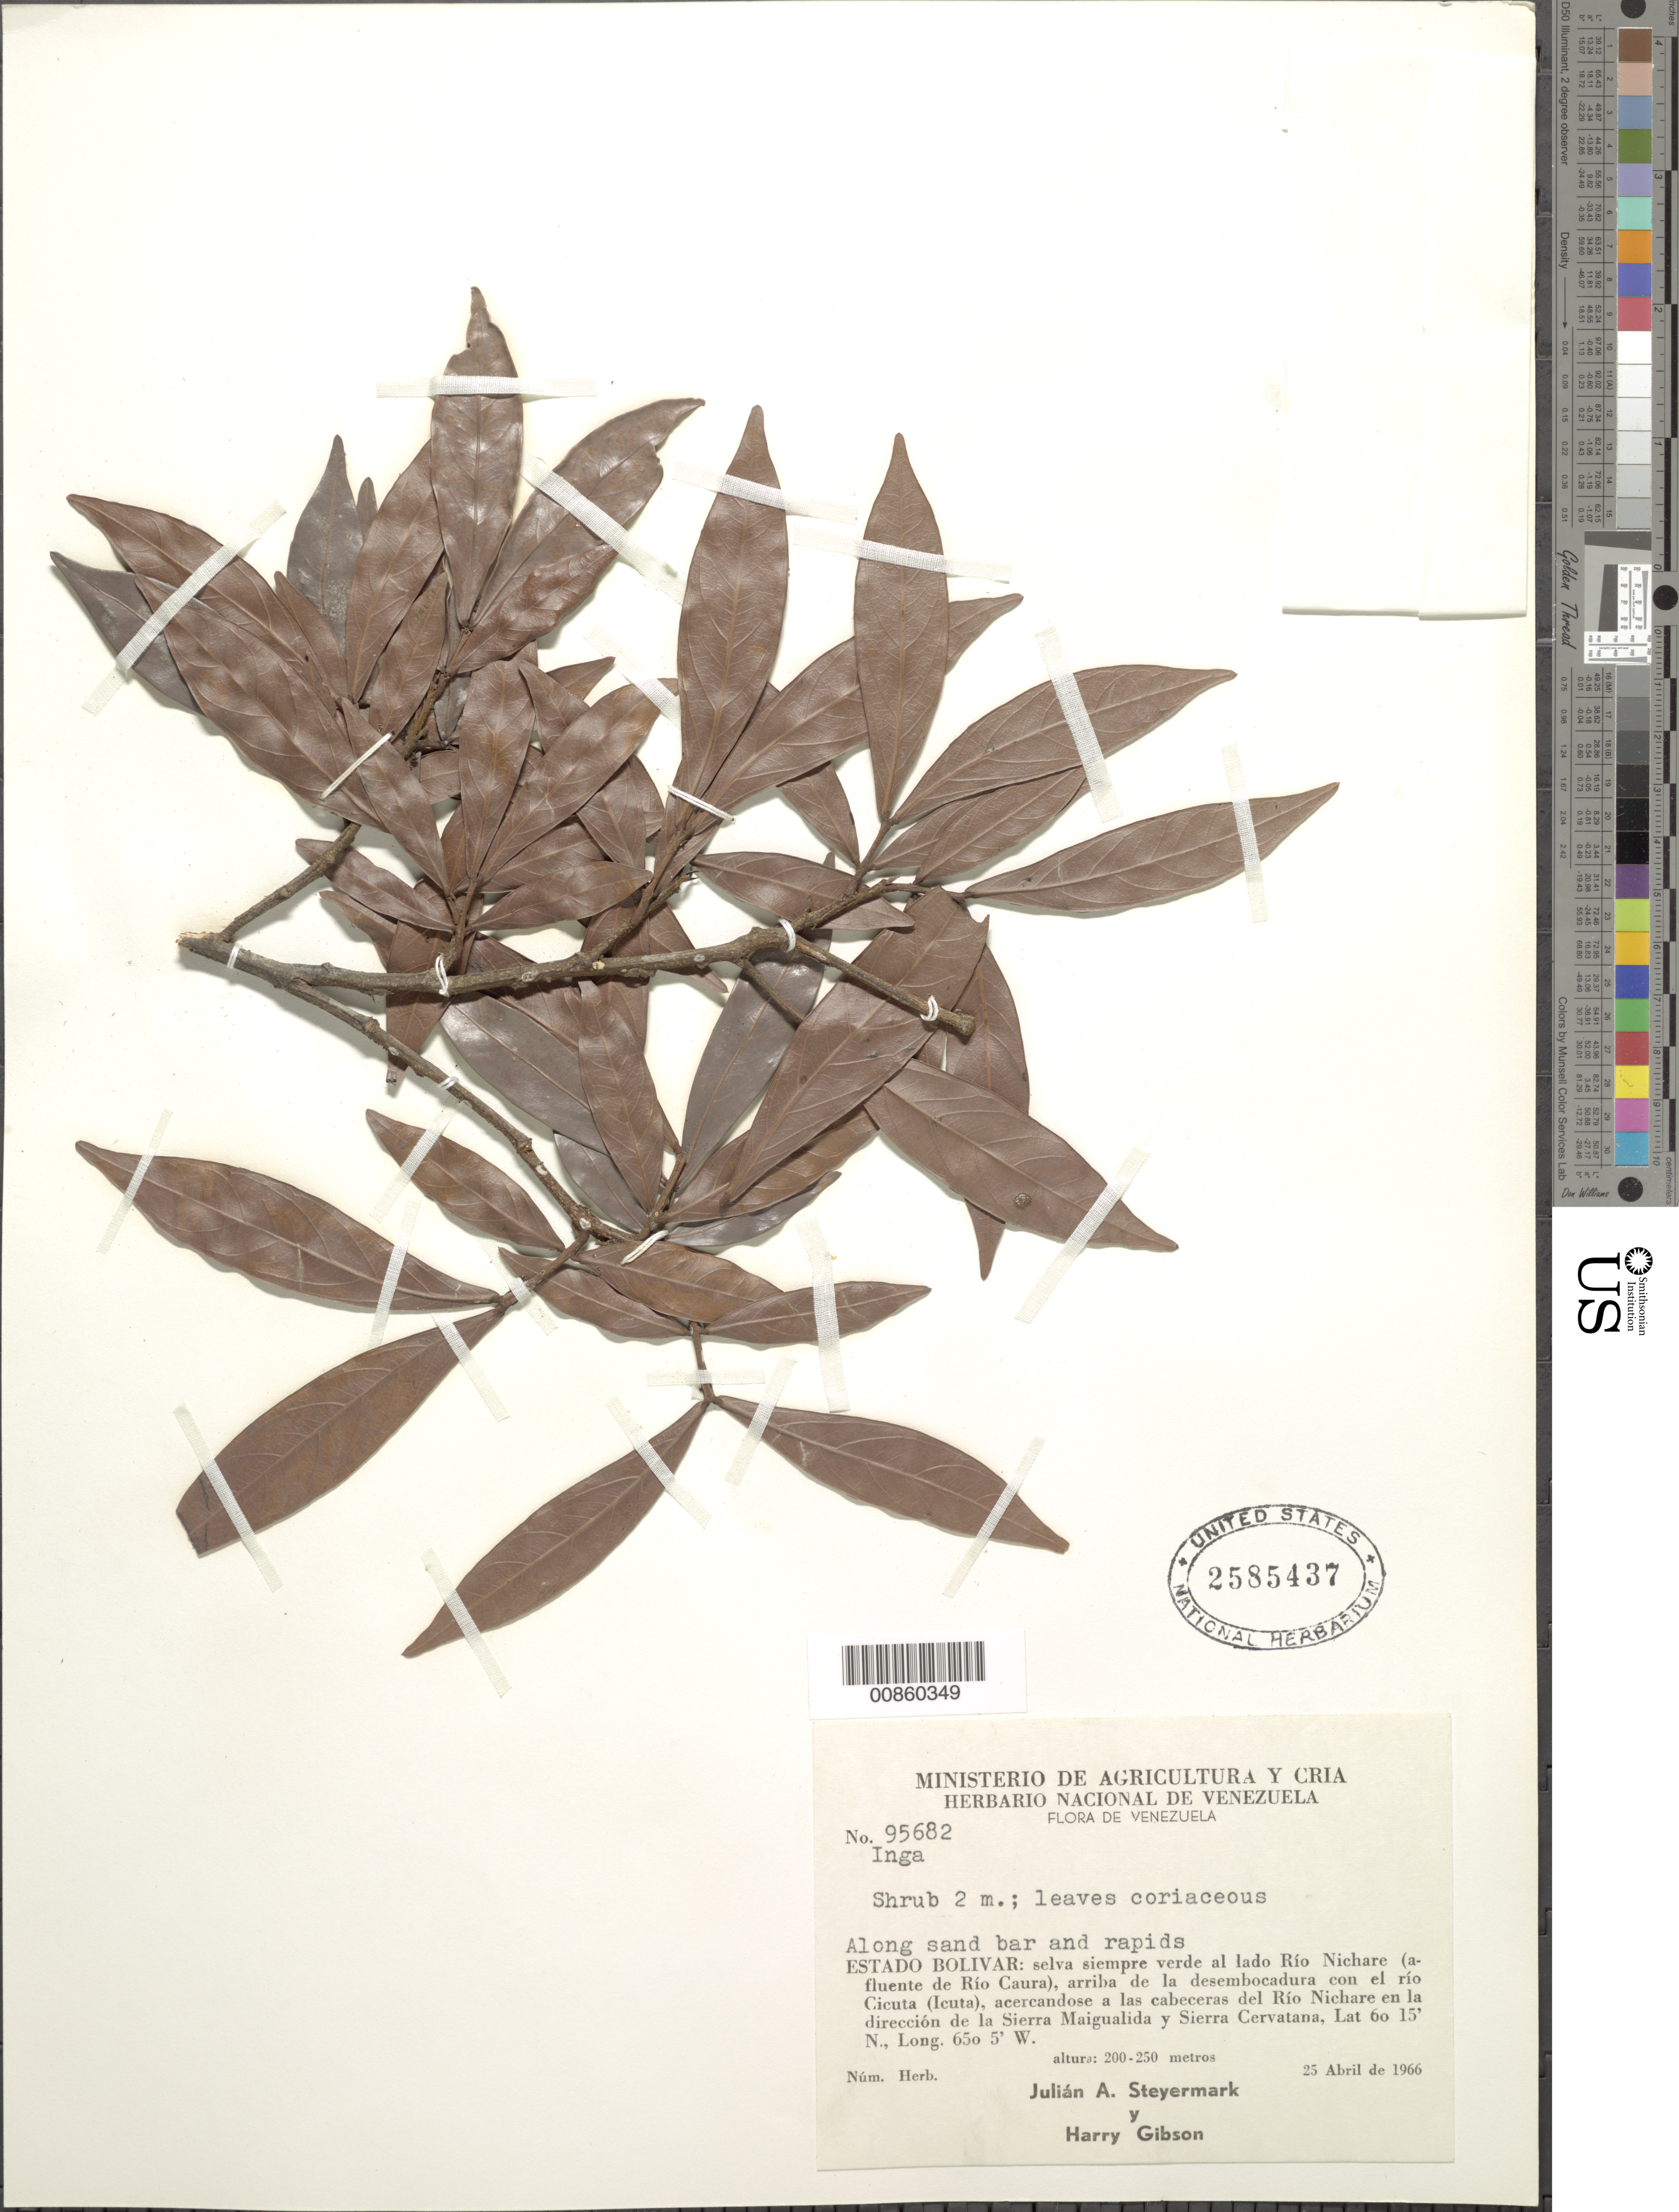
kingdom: Plantae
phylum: Tracheophyta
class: Magnoliopsida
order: Fabales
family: Fabaceae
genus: Inga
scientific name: Inga heterophylla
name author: Willd.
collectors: J. Steyermark & H. Gibson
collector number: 95682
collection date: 1966-04-25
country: Venezuela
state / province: Bolivar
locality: Estado Bolivar: selva siempre verde al lado Río Nichare (afluente de Río Caura), arriba de la desembocadura con el río Cicuta (Icuta), acercandose a las cabeceras del Río Nichare en la dirección de la Sierra Maigualida y Sierra Cervatana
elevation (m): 200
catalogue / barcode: US 2585437